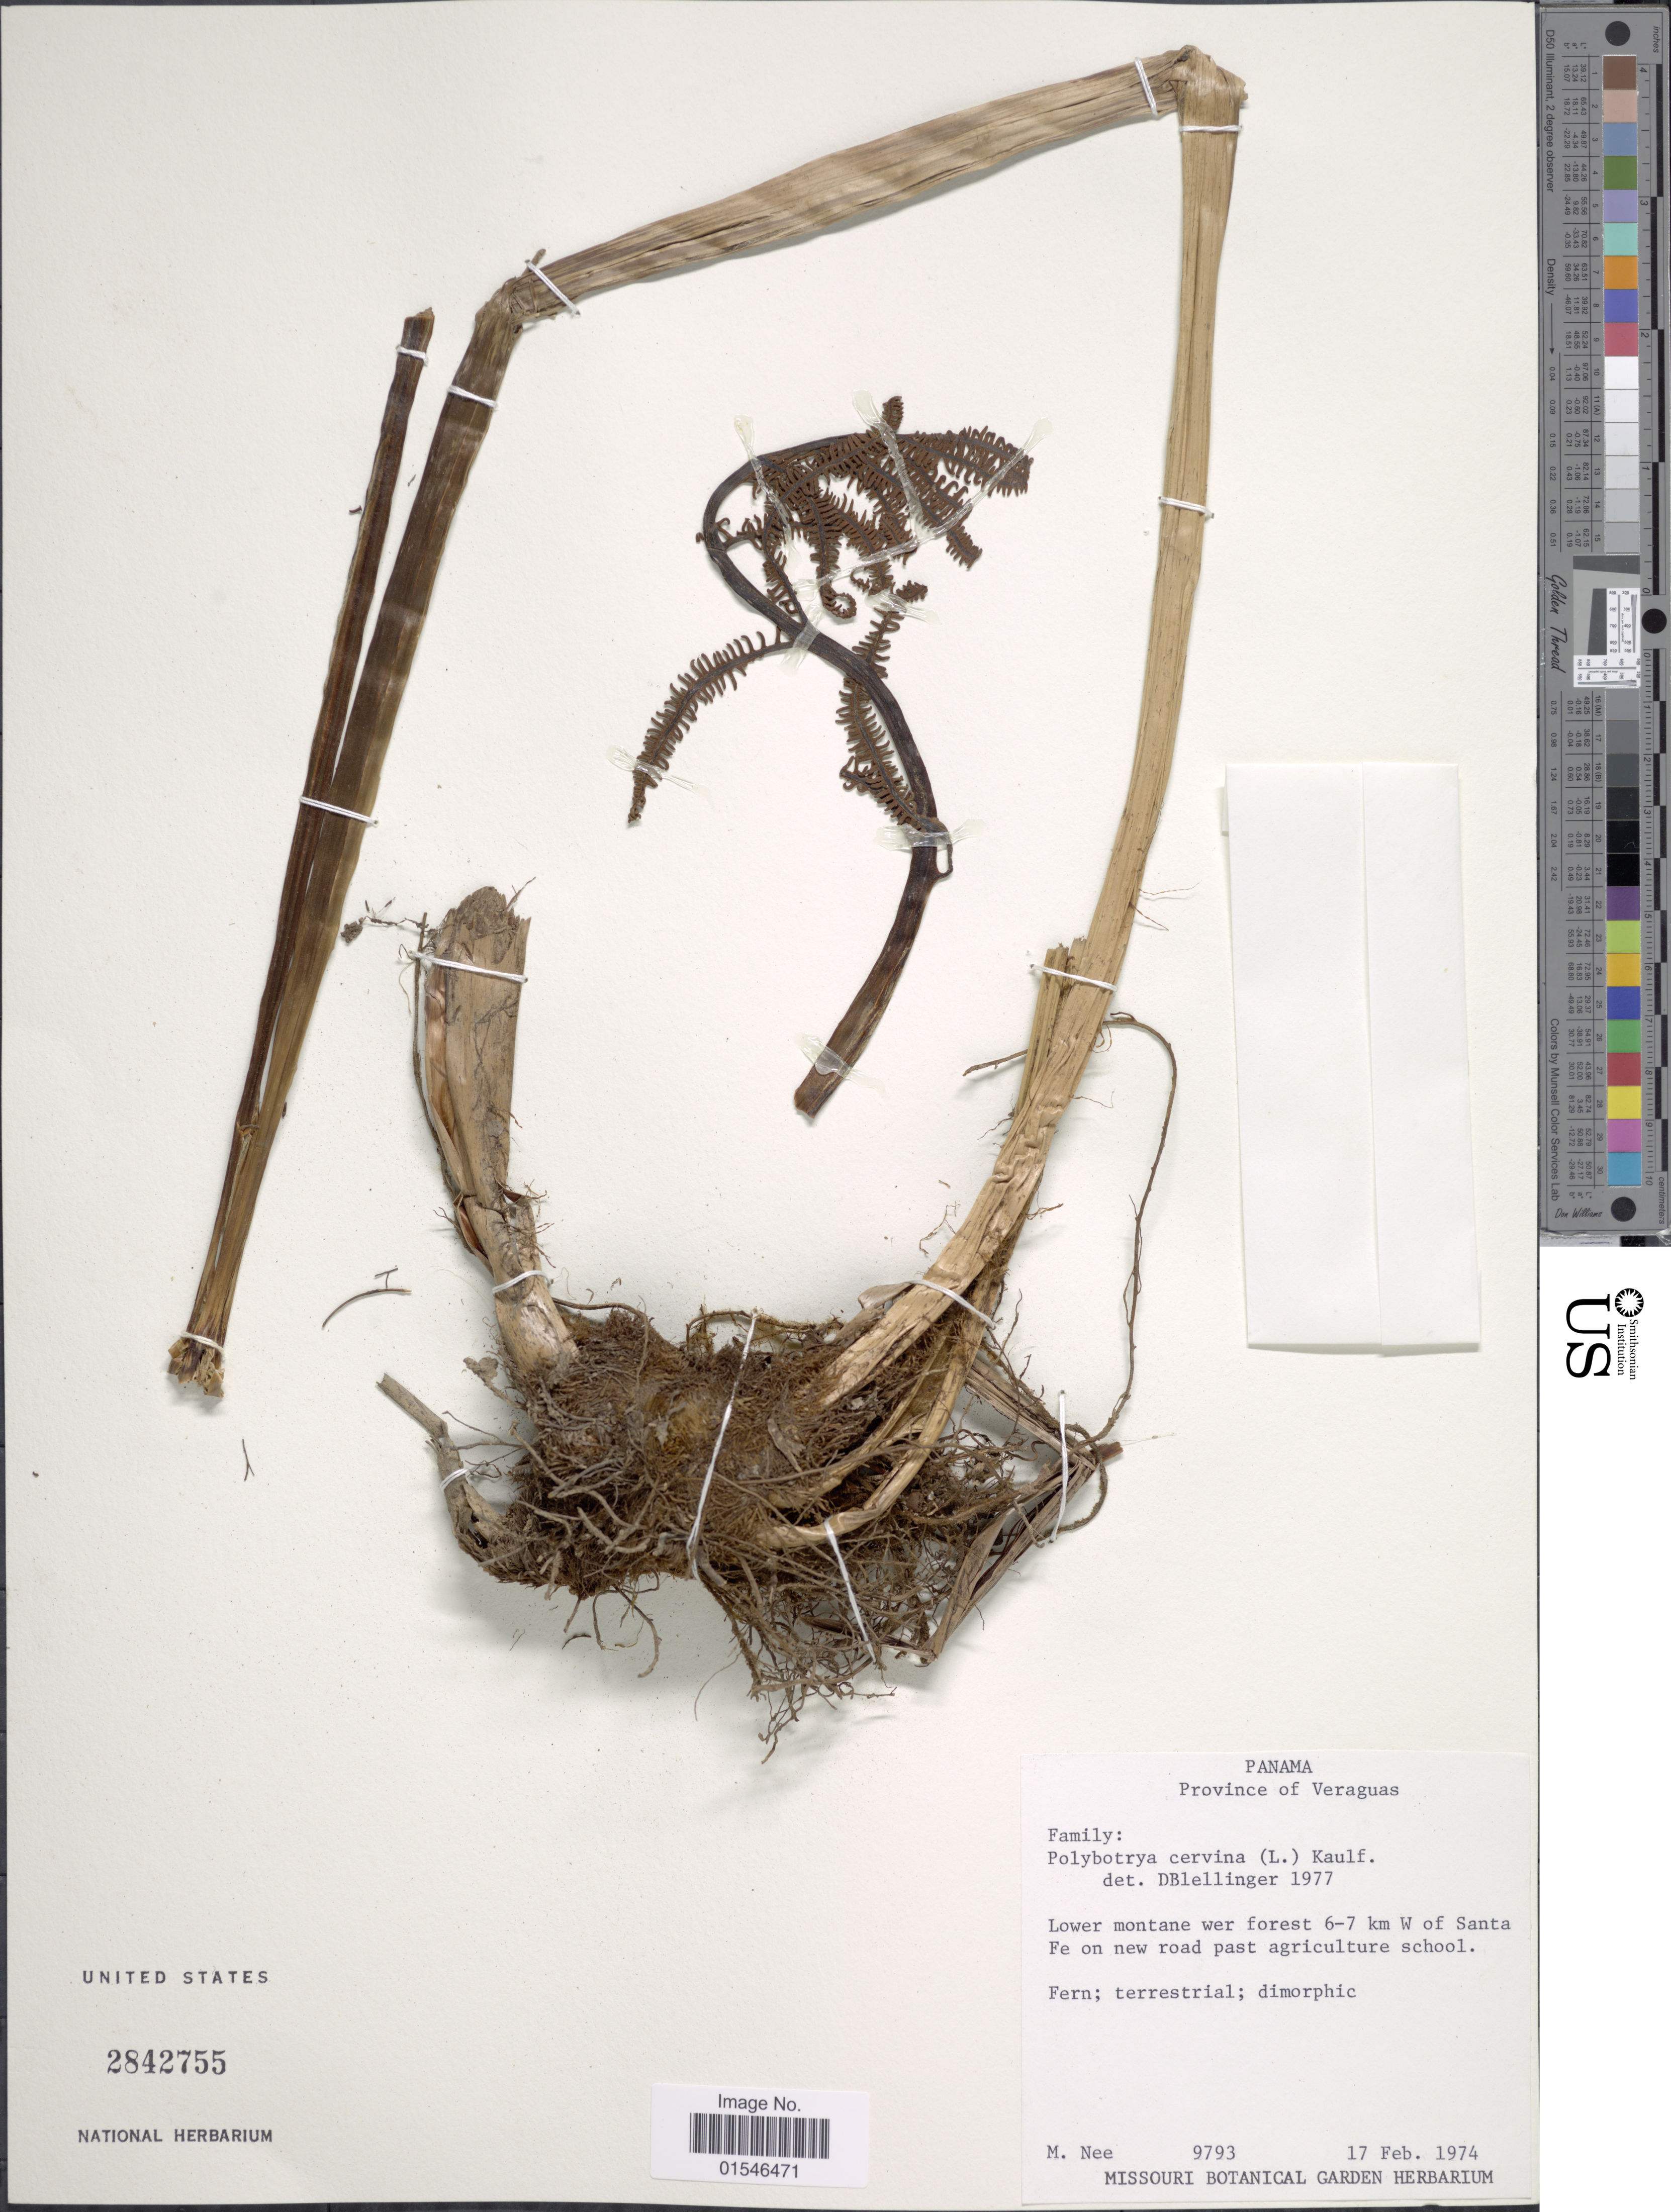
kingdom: Plantae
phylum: Tracheophyta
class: Polypodiopsida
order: Polypodiales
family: Dryopteridaceae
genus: Olfersia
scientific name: Olfersia cervina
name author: (L.) Kunze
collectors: M. Nee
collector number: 9793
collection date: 1974-02-17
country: Panama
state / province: Veraguas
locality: Lower montane wer forest 6-7 km W of Santa Fe on new road past agriculture school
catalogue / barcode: US 2842755